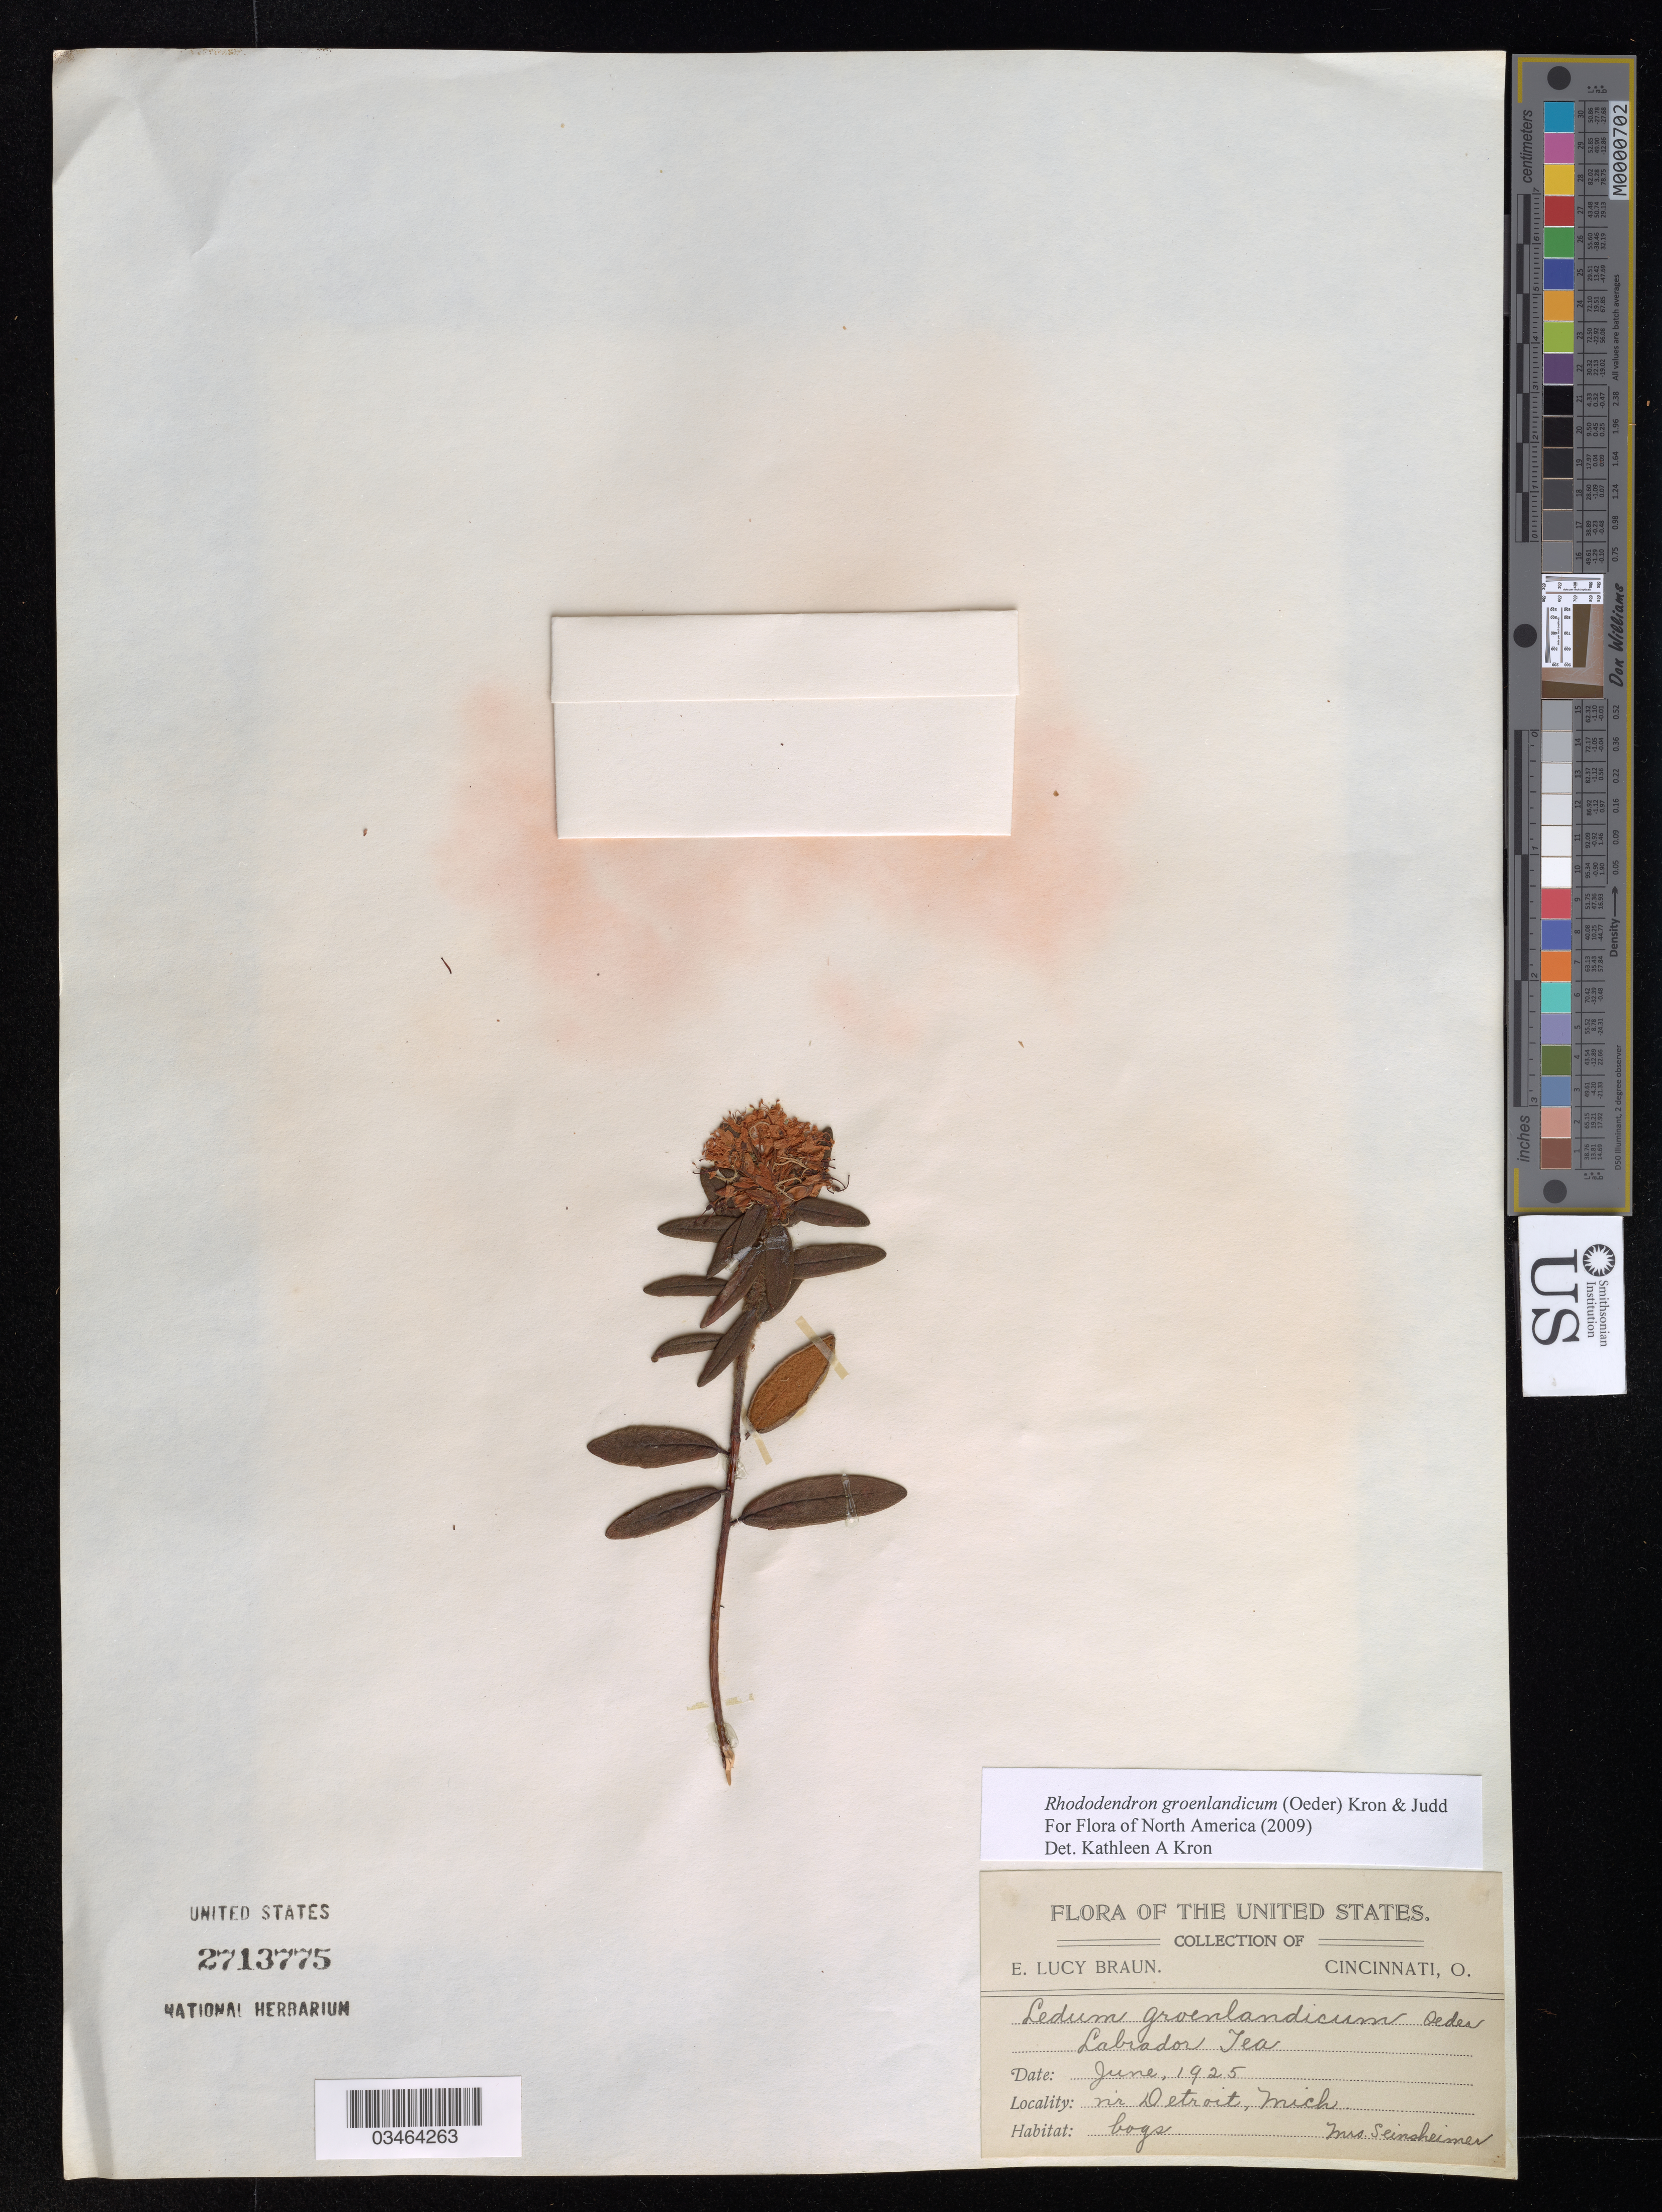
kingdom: Plantae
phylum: Tracheophyta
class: Magnoliopsida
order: Ericales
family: Ericaceae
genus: Rhododendron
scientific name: Rhododendron groenlandicum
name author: (Oeder) Kron & Judd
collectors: E. L. Braun & Seinsheimer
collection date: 1925-06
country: United States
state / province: Michigan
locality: Nr Detroit.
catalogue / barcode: US 2713775